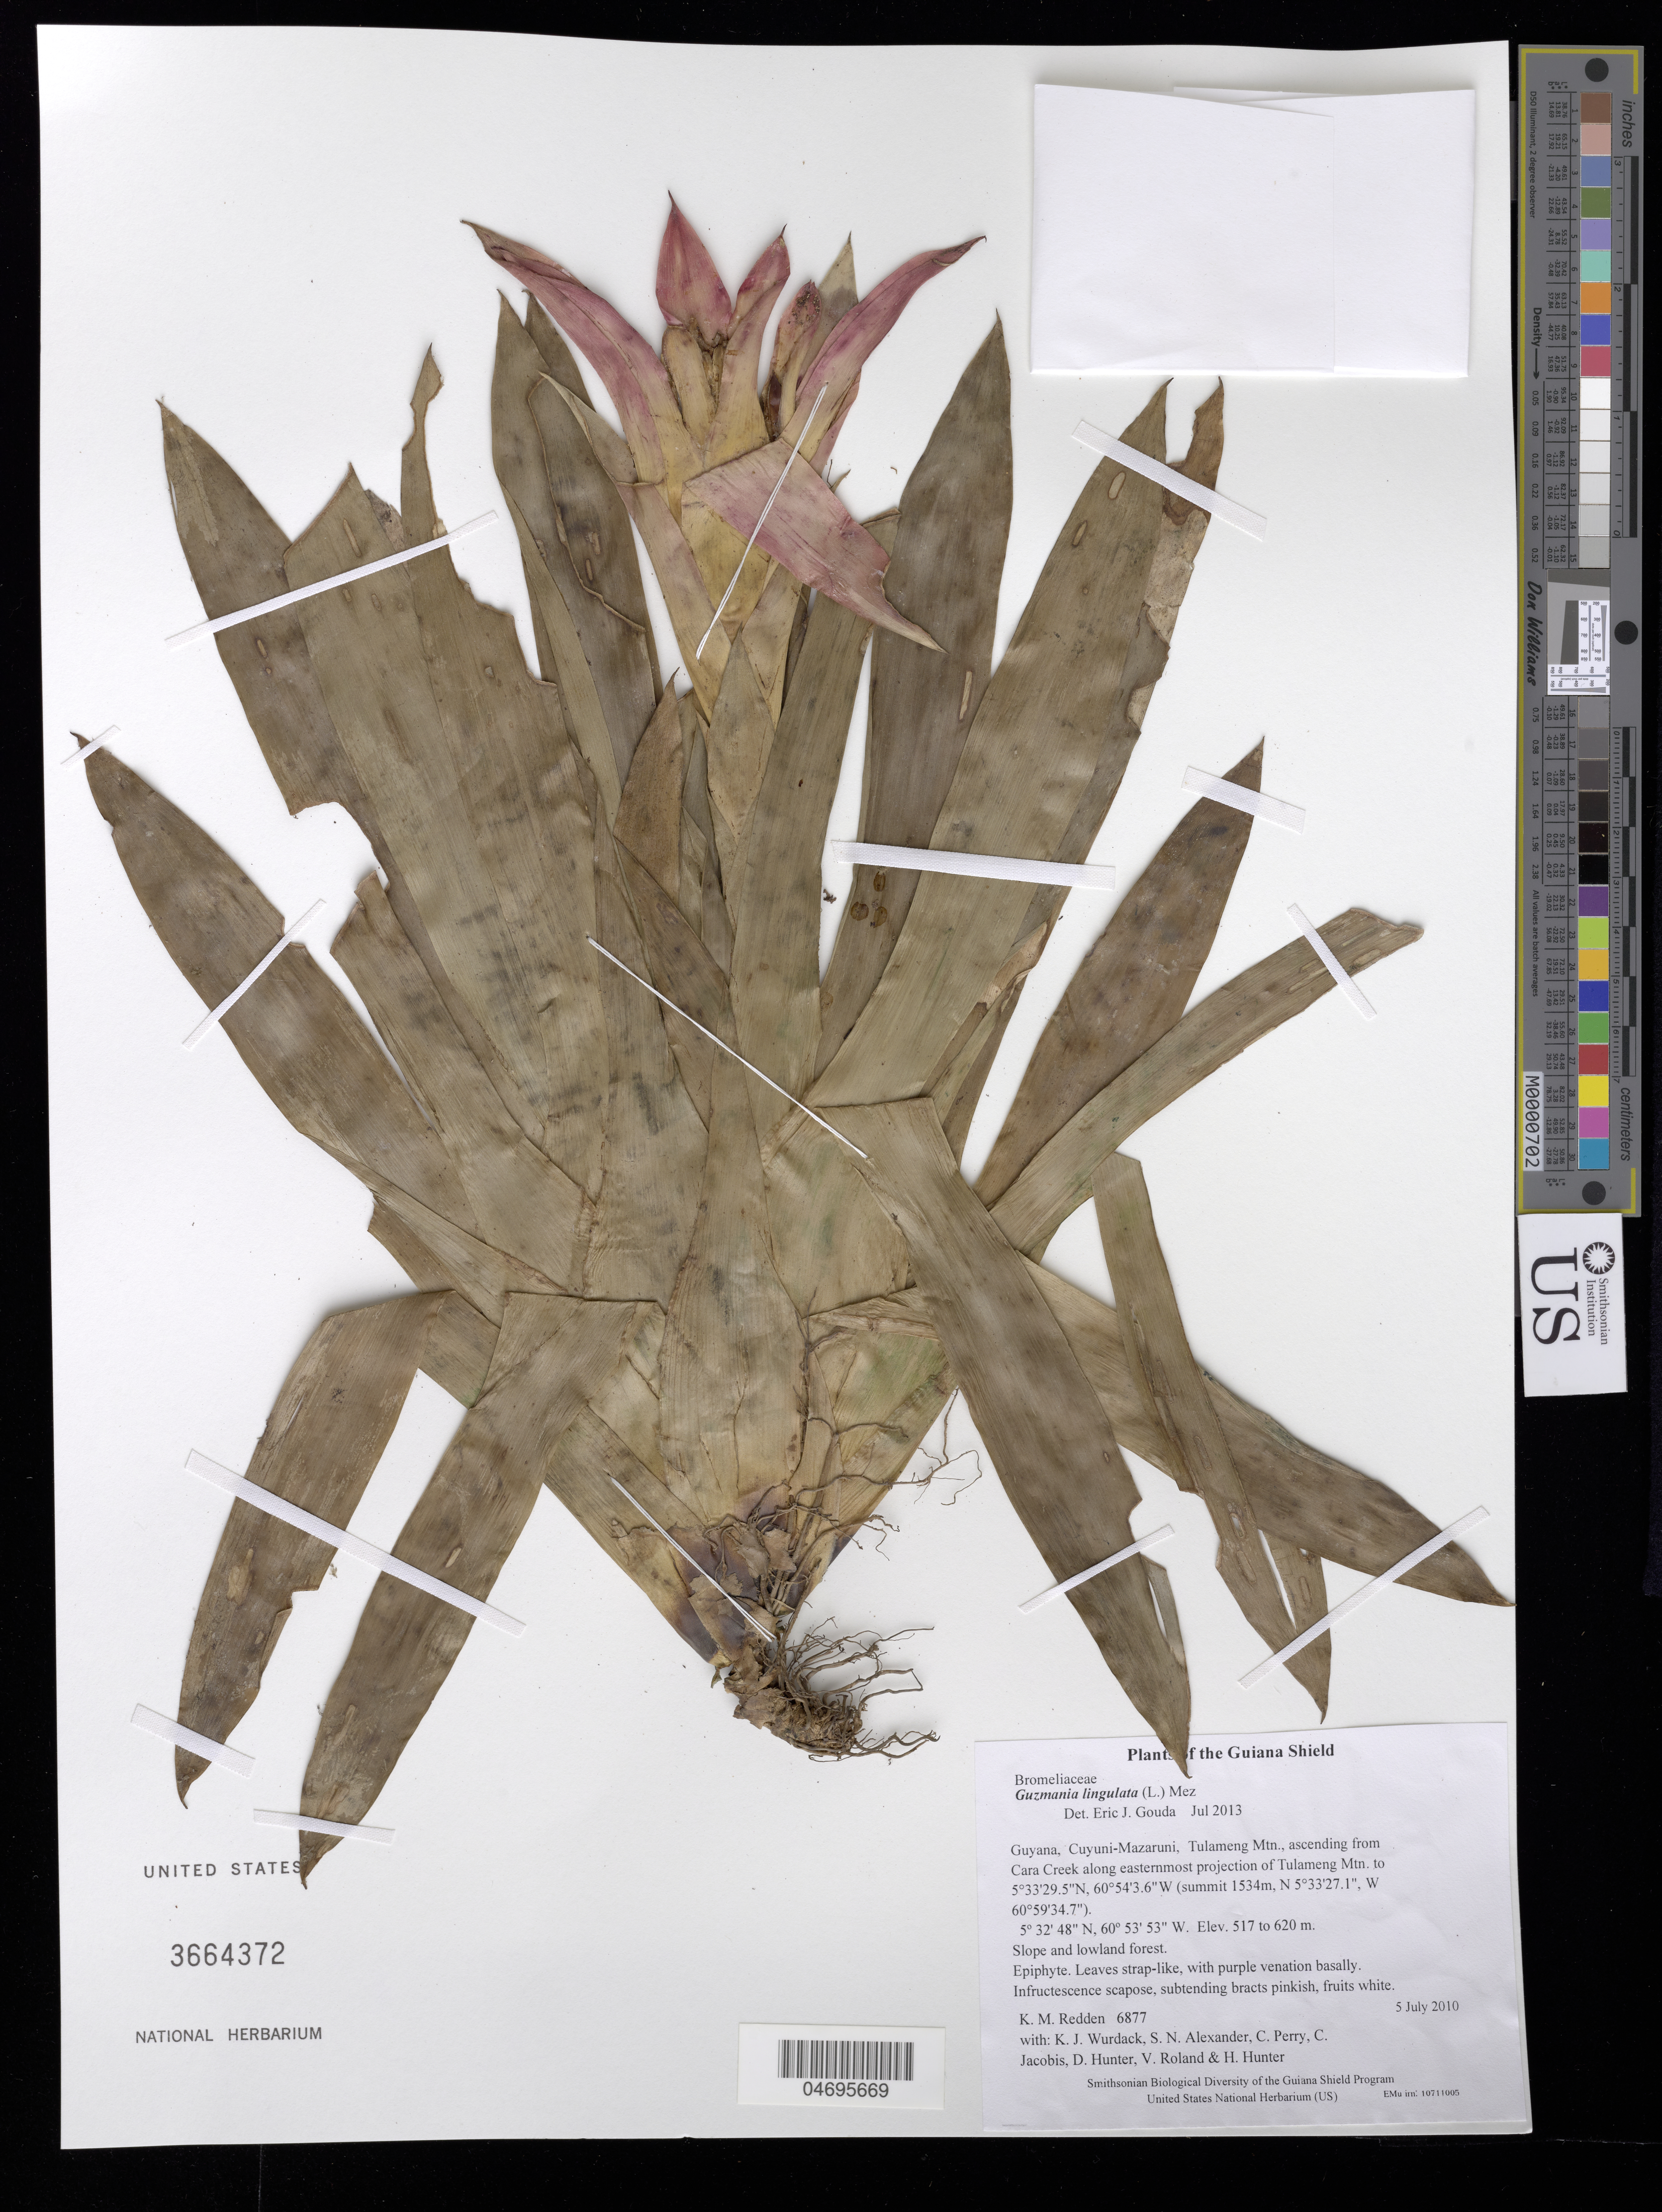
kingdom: Plantae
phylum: Tracheophyta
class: Liliopsida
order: Poales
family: Bromeliaceae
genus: Guzmania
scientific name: Guzmania lingulata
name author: (L.) Mez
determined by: Gouda, E. J.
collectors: K. M. Redden, K. Wurdack, S. N. Alexander, C. Perry, C. Jacobis, D. Hunter, V. Roland & H. Hunter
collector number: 6877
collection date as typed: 5 July 2010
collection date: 2010-07-05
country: Guyana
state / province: Cuyuni-Mazaruni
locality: Tulameng Mtn., ascending from Cara Creek along easternmost projection of Tulameng Mtn. to 5°33'29.5"N, 60°54'3.6"W (summit 1534m, N 5°33'27.1", W 60°59'34.7")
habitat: Slope and lowland forest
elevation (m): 517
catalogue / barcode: US 3664372